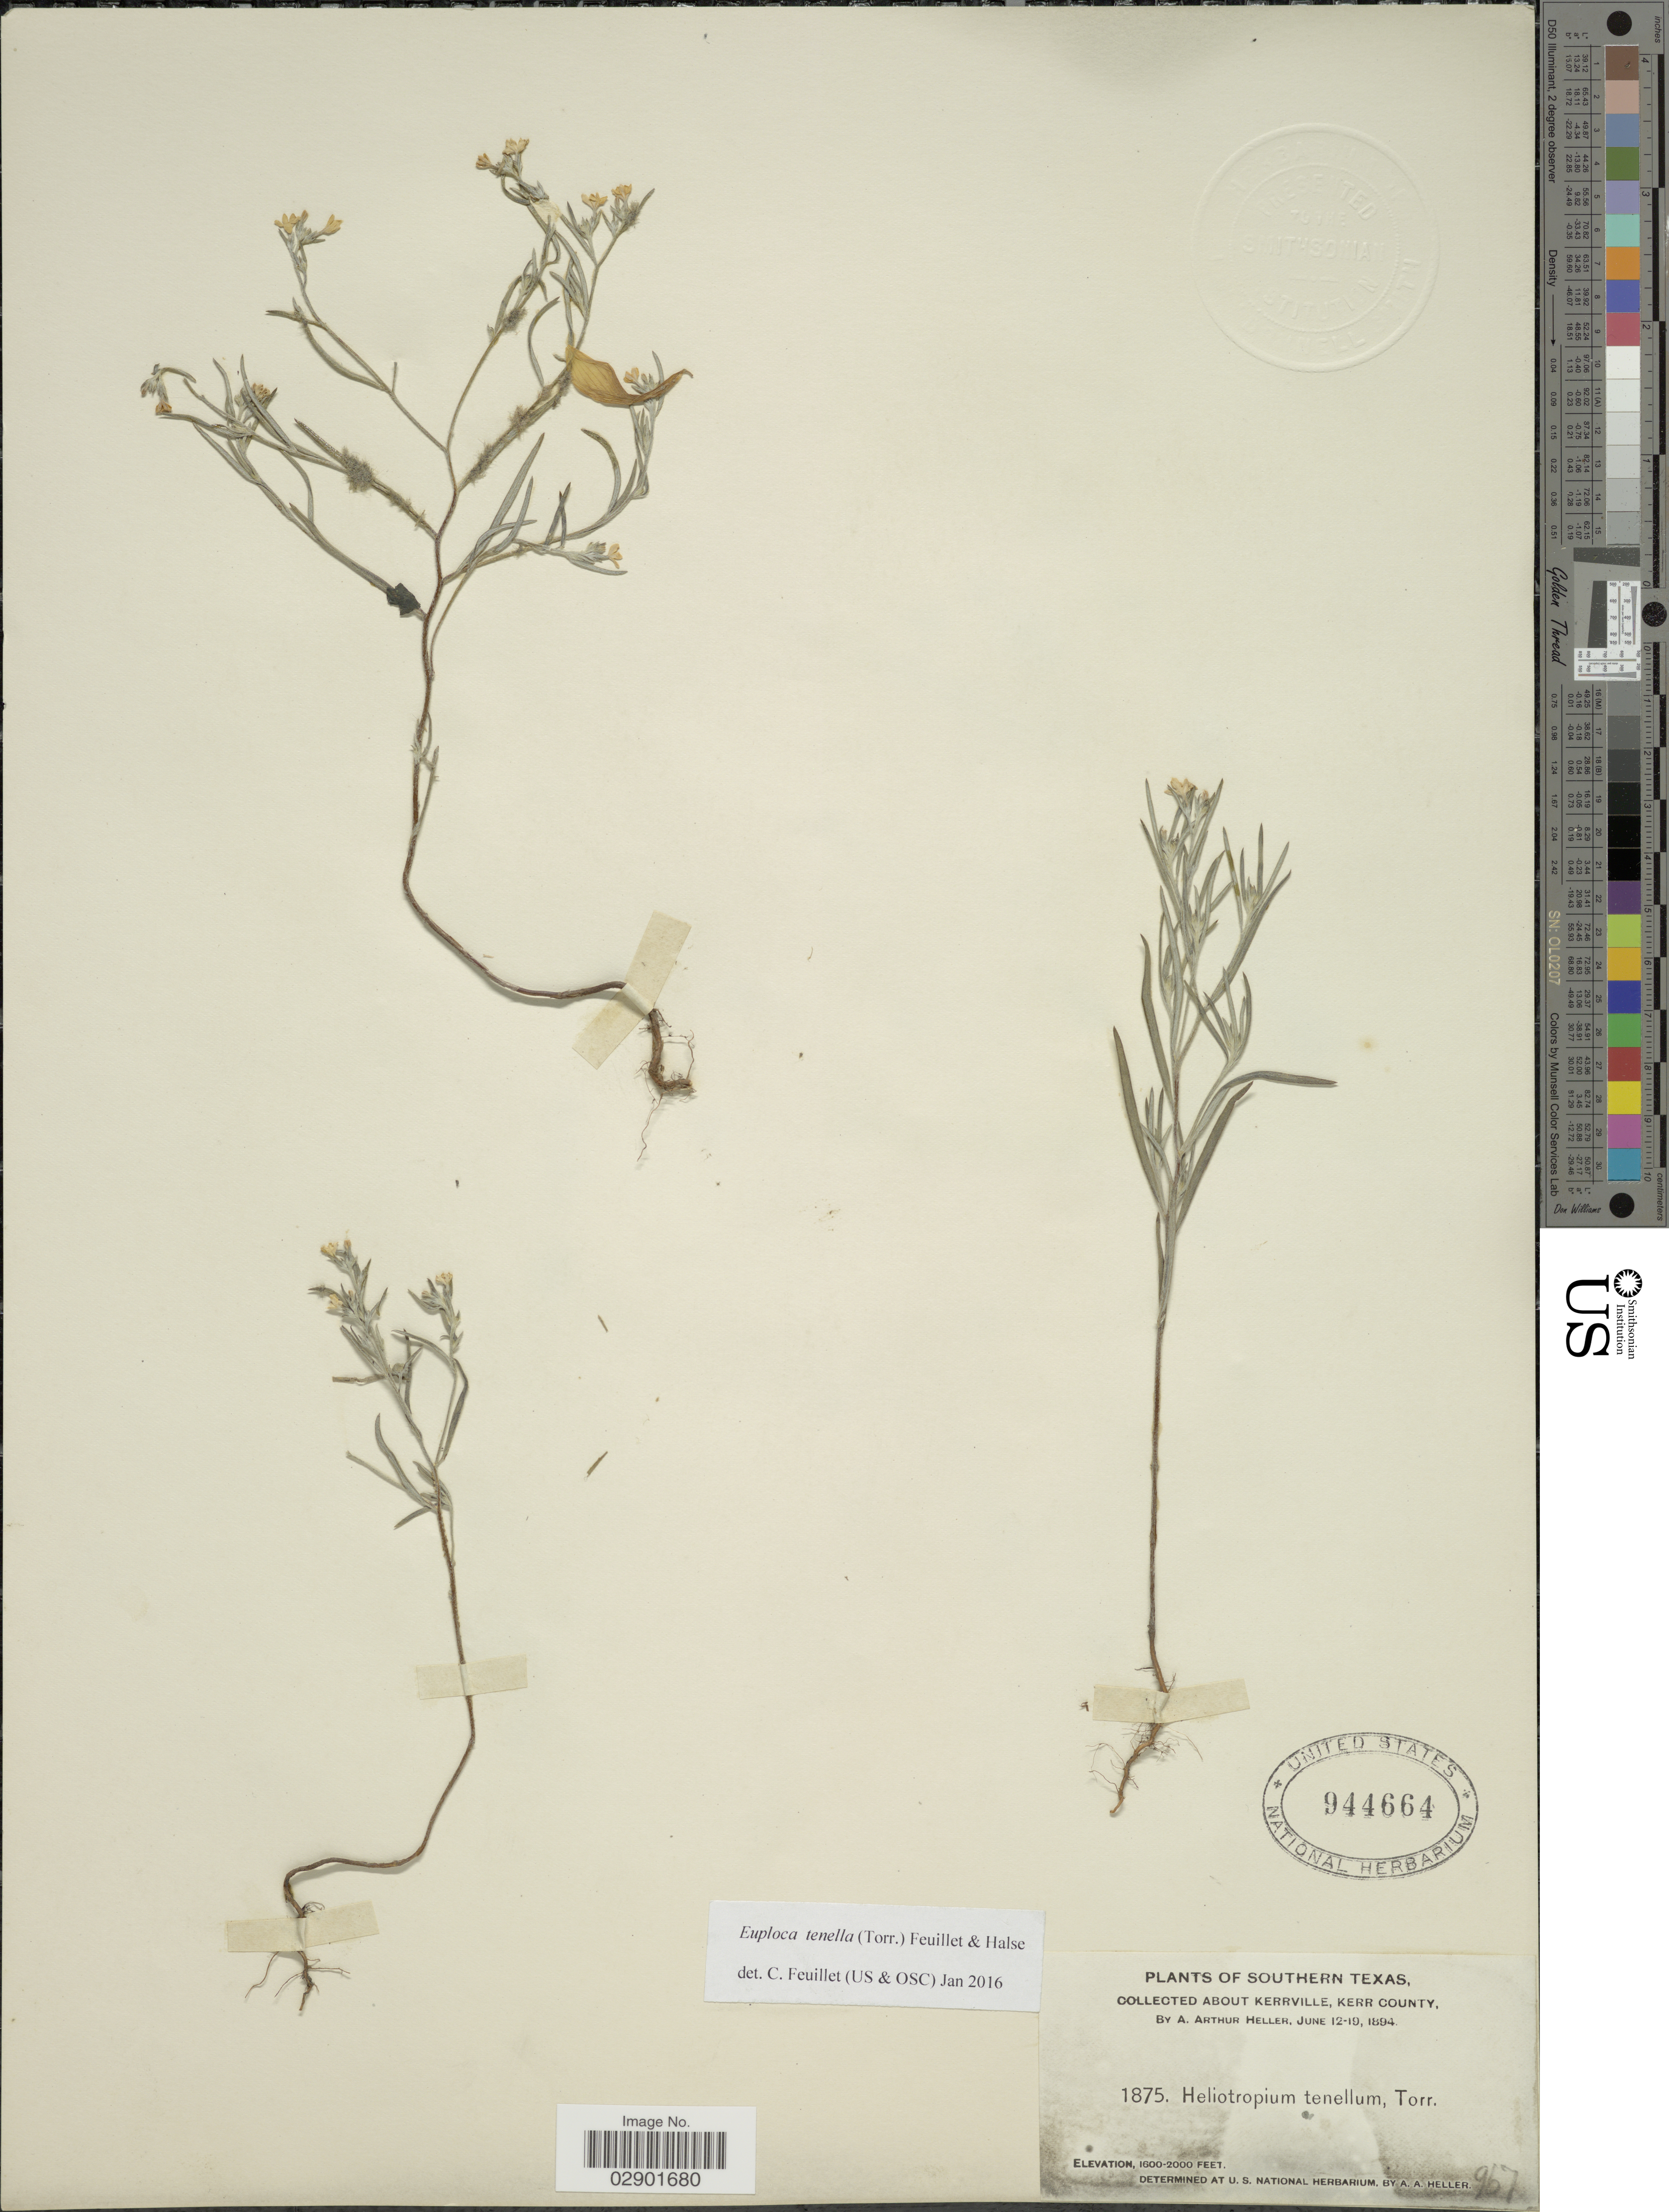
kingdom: Plantae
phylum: Tracheophyta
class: Magnoliopsida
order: Boraginales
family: Heliotropiaceae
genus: Euploca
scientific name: Euploca tenella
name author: (Torr.) Feuillet & Halse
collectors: A. A. Heller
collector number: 1875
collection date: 1894-06-12/1894-06-19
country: United States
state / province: Texas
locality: Southern Texas. Kerrville, Kerr County.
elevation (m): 488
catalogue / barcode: US 944664